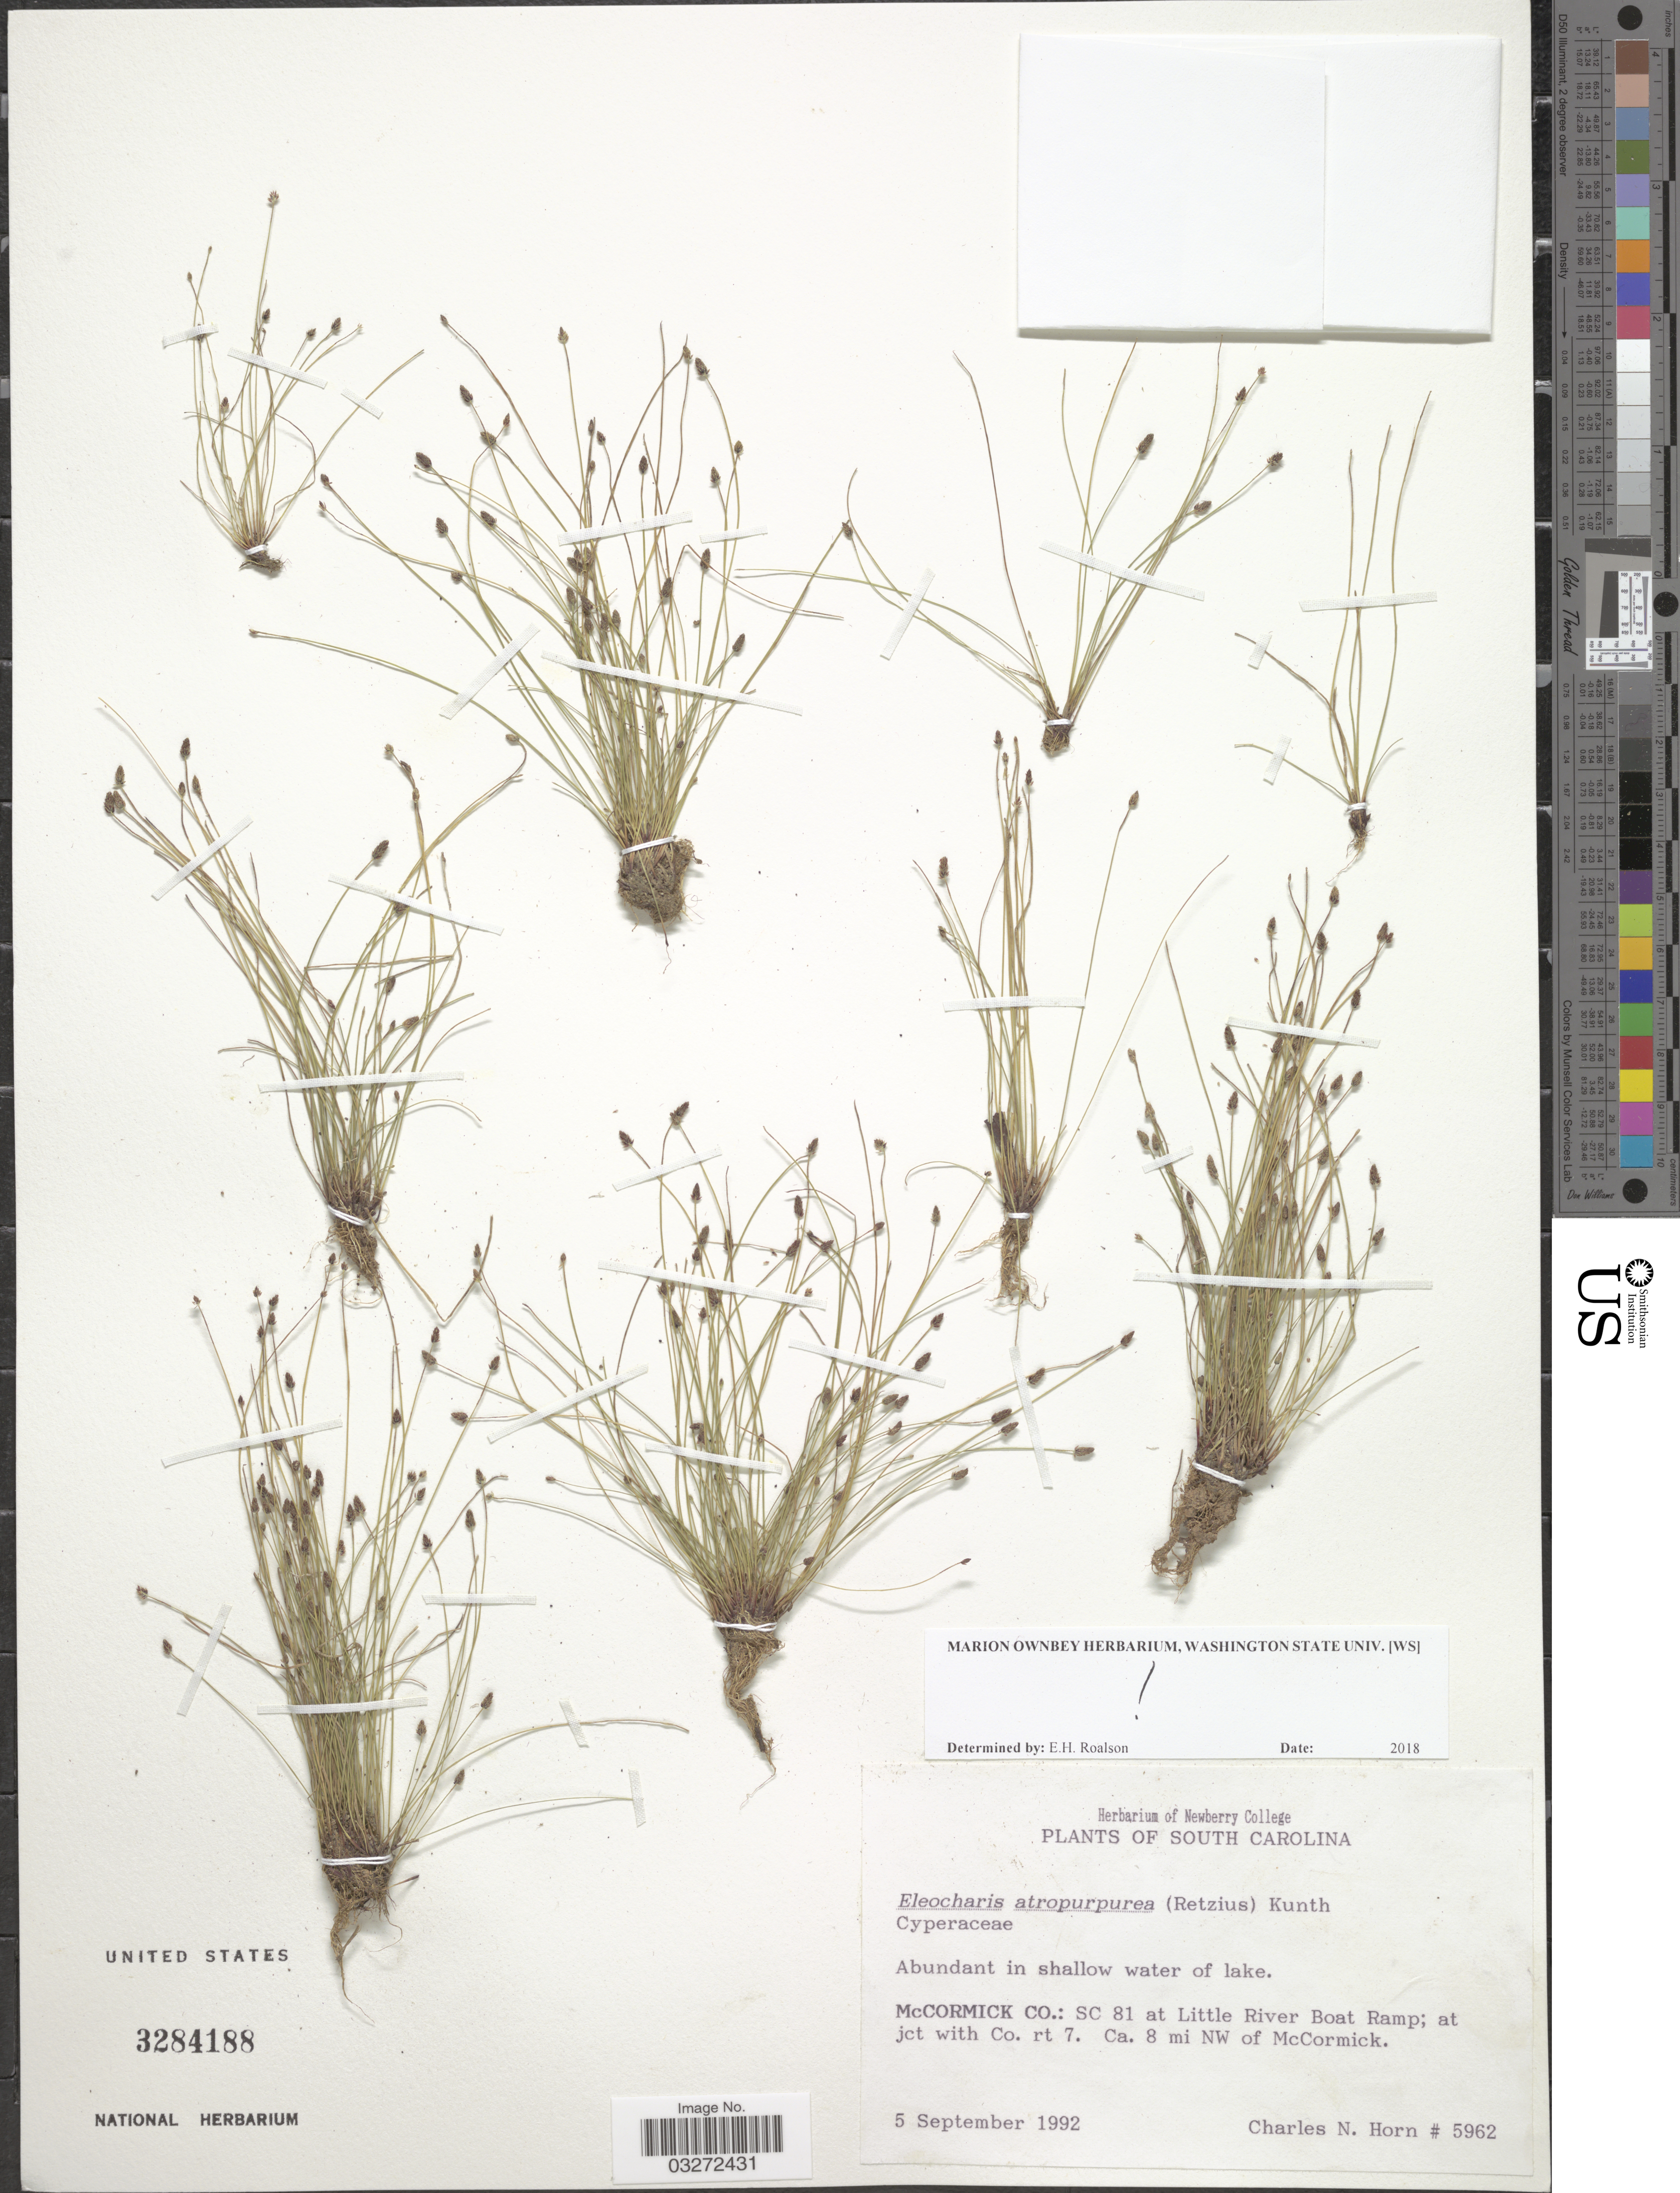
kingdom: Plantae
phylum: Tracheophyta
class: Liliopsida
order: Poales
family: Cyperaceae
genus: Eleocharis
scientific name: Eleocharis atropurpurea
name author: (Retz.) J. Presl & C. Presl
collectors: C. Horn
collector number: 5962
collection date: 1992-09-05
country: United States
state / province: South Carolina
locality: McCormick Co.: SC 81 at Little River Boat Ramp; at jct with Co. rt 7. Ca. 8 mi NW of McCormick.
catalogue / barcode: US 3284188